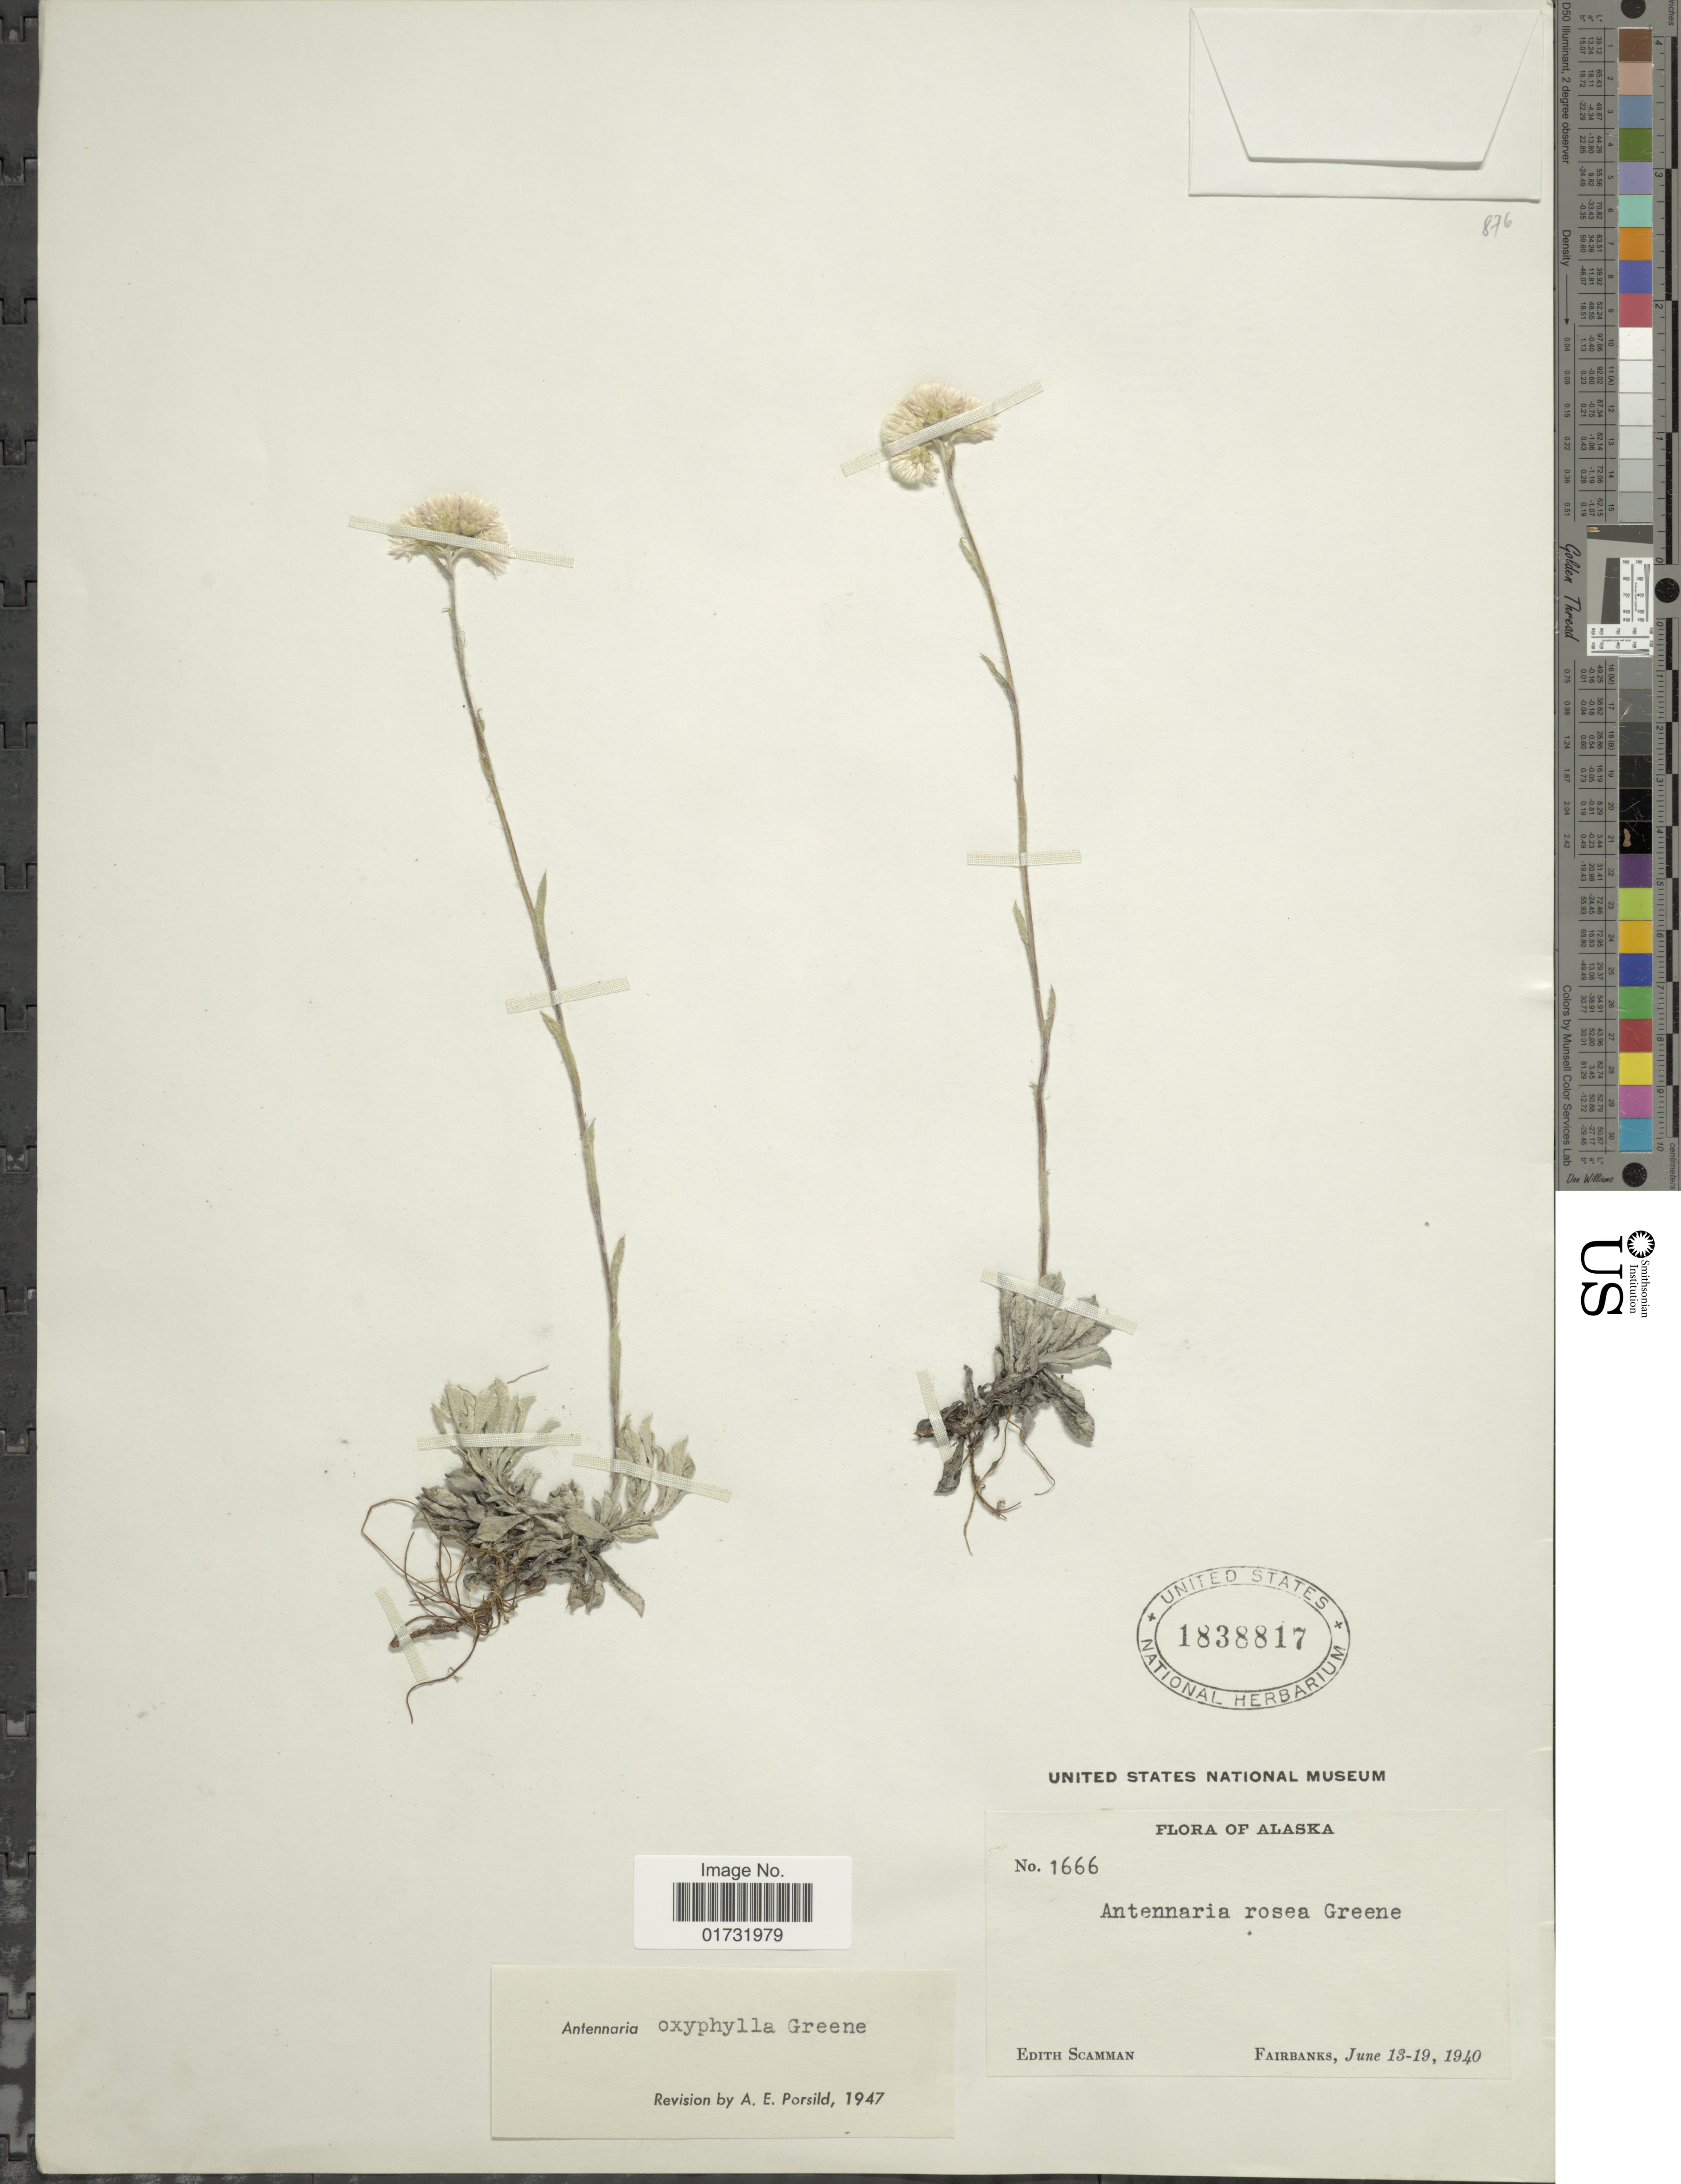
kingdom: Plantae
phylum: Tracheophyta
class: Magnoliopsida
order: Asterales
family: Asteraceae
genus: Antennaria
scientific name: Antennaria oxyphylla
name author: Greene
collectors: E. Scamman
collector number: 1666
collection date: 1940-06-13/1940-06-19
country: United States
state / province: Alaska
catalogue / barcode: US 1838817